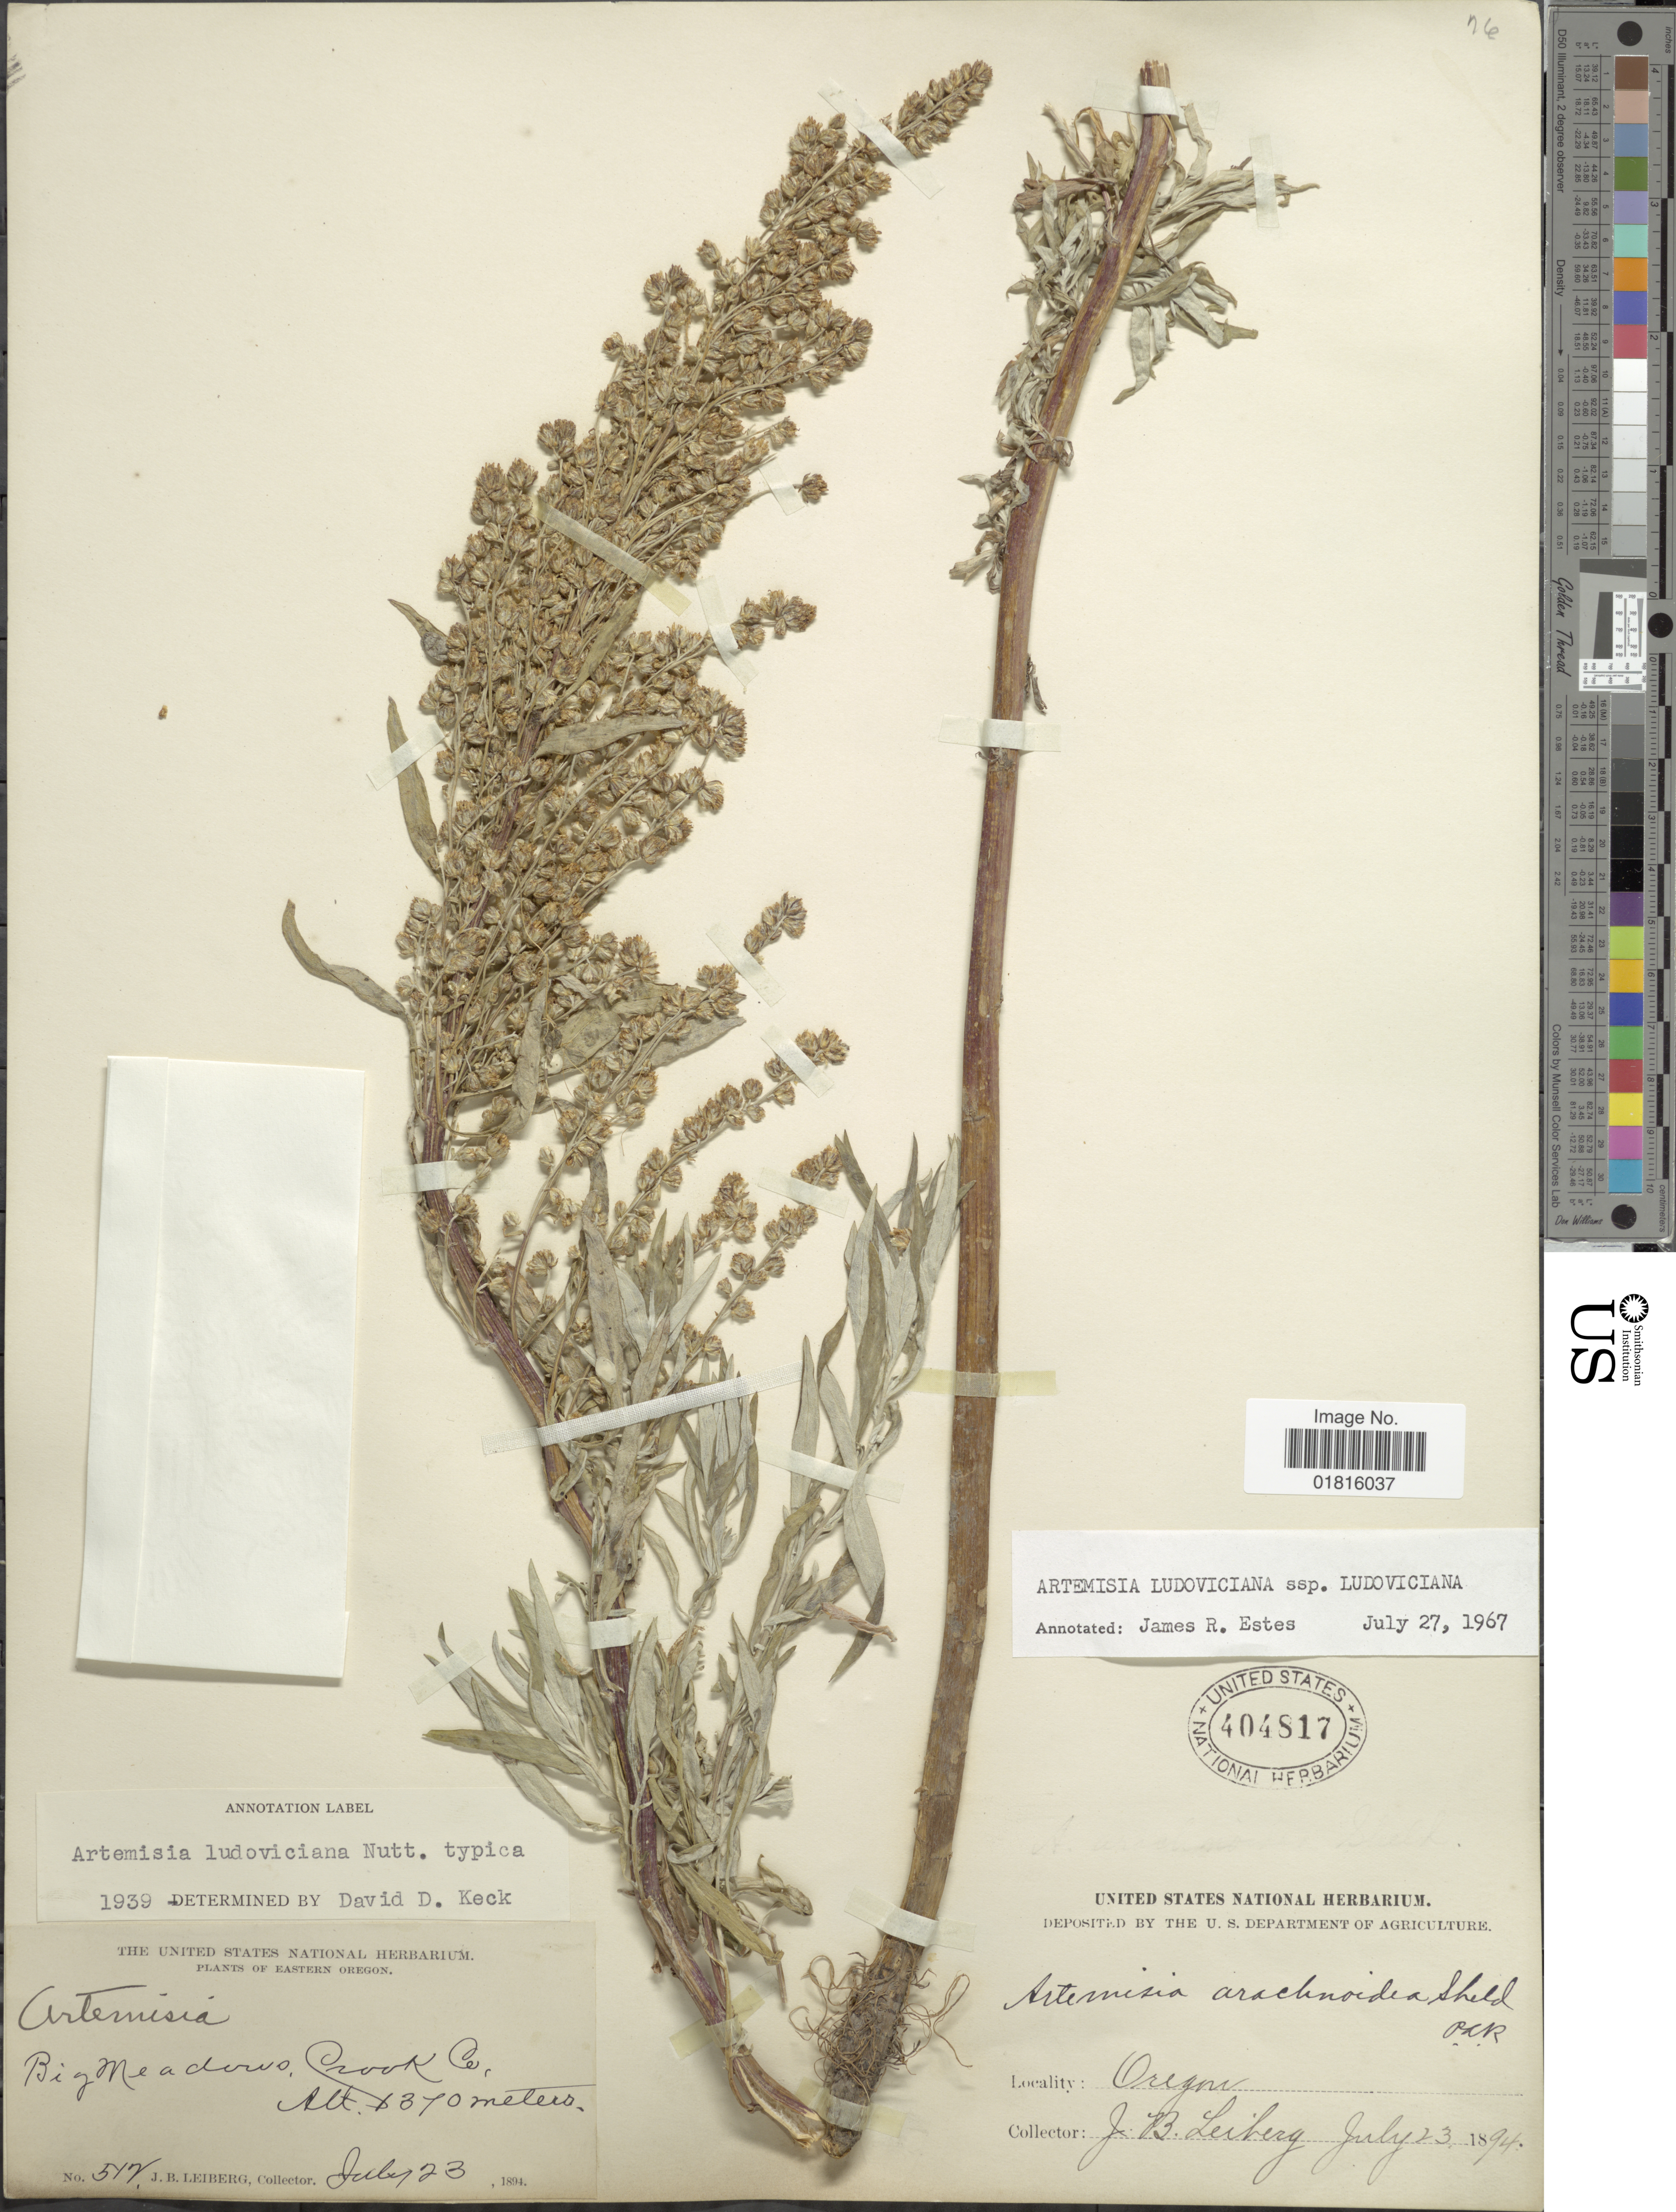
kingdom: Plantae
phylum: Tracheophyta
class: Magnoliopsida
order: Asterales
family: Asteraceae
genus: Artemisia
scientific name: Artemisia ludoviciana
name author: Nutt.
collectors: J. B. Leiberg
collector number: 512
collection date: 1894-07-23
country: United States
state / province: Oregon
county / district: Crook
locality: Eastern Oregon, Big Meadows, Crook Co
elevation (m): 1370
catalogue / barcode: US 404817